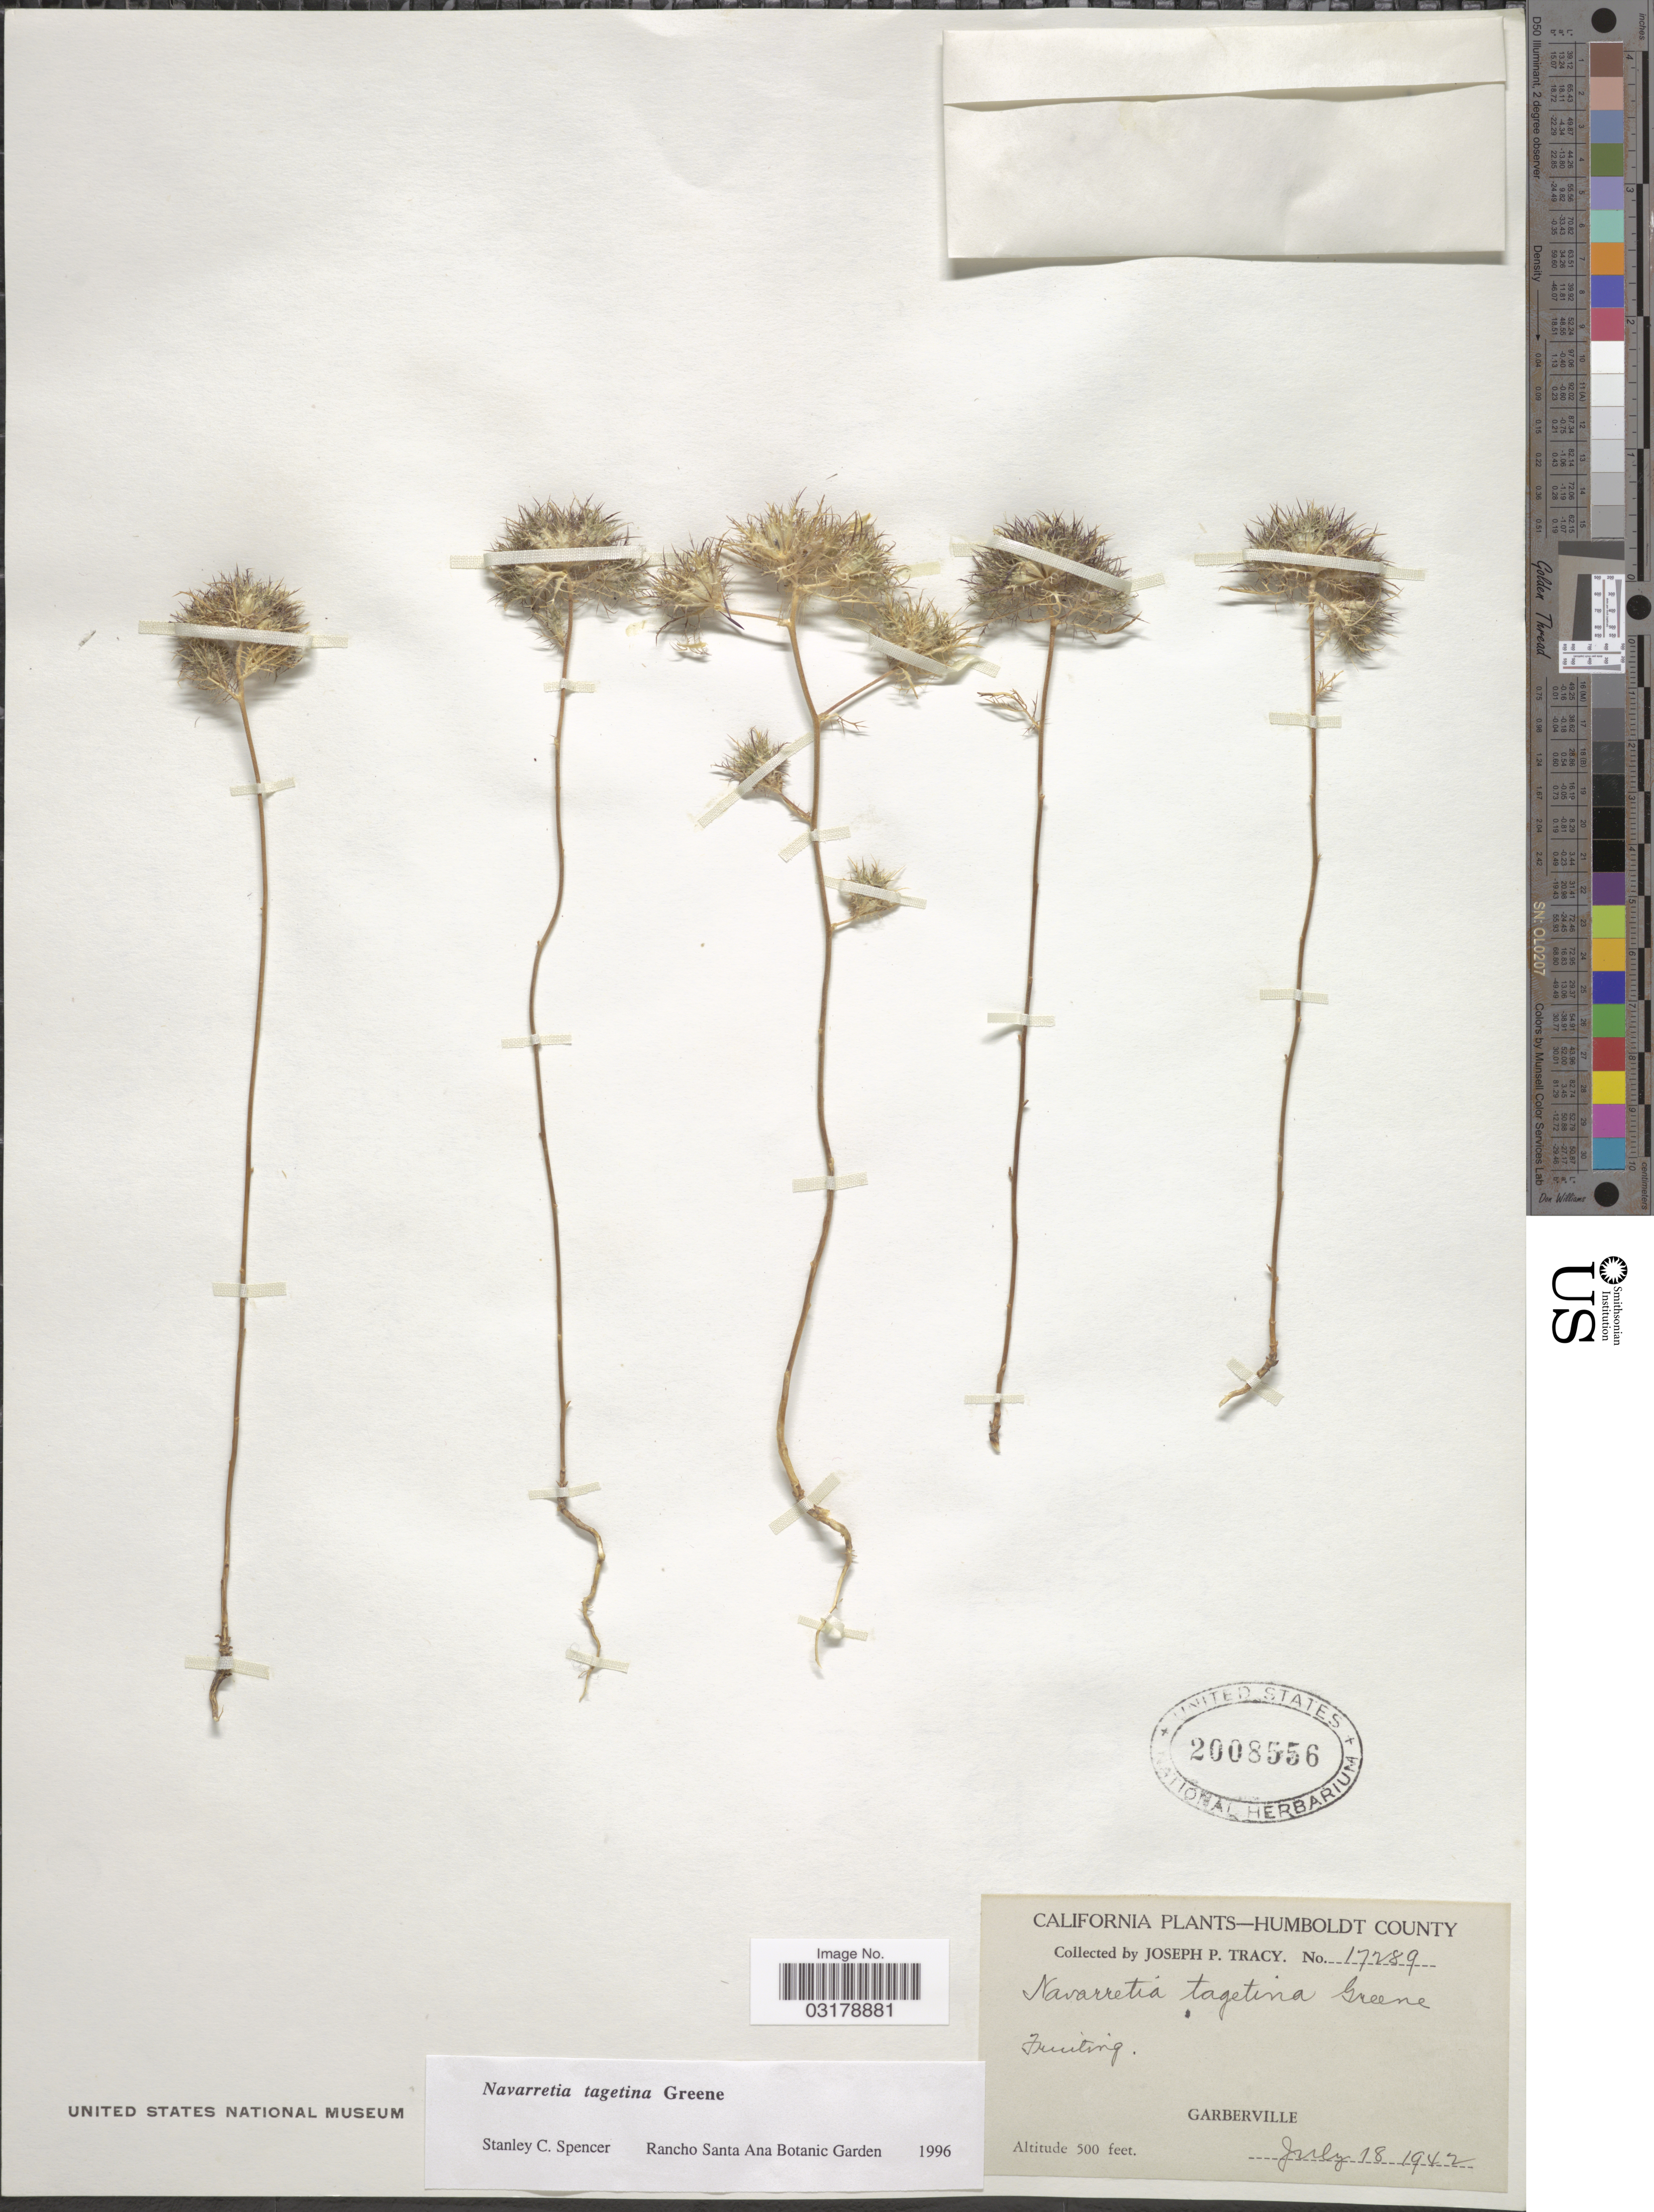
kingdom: Plantae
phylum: Tracheophyta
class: Magnoliopsida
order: Ericales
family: Polemoniaceae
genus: Navarretia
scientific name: Navarretia tagetina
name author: S.W. Greene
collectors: J. Tracy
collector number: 17289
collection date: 1942-07-18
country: United States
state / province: California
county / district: Humboldt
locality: Humboldt County. Garberville.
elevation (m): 152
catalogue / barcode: US 2008556